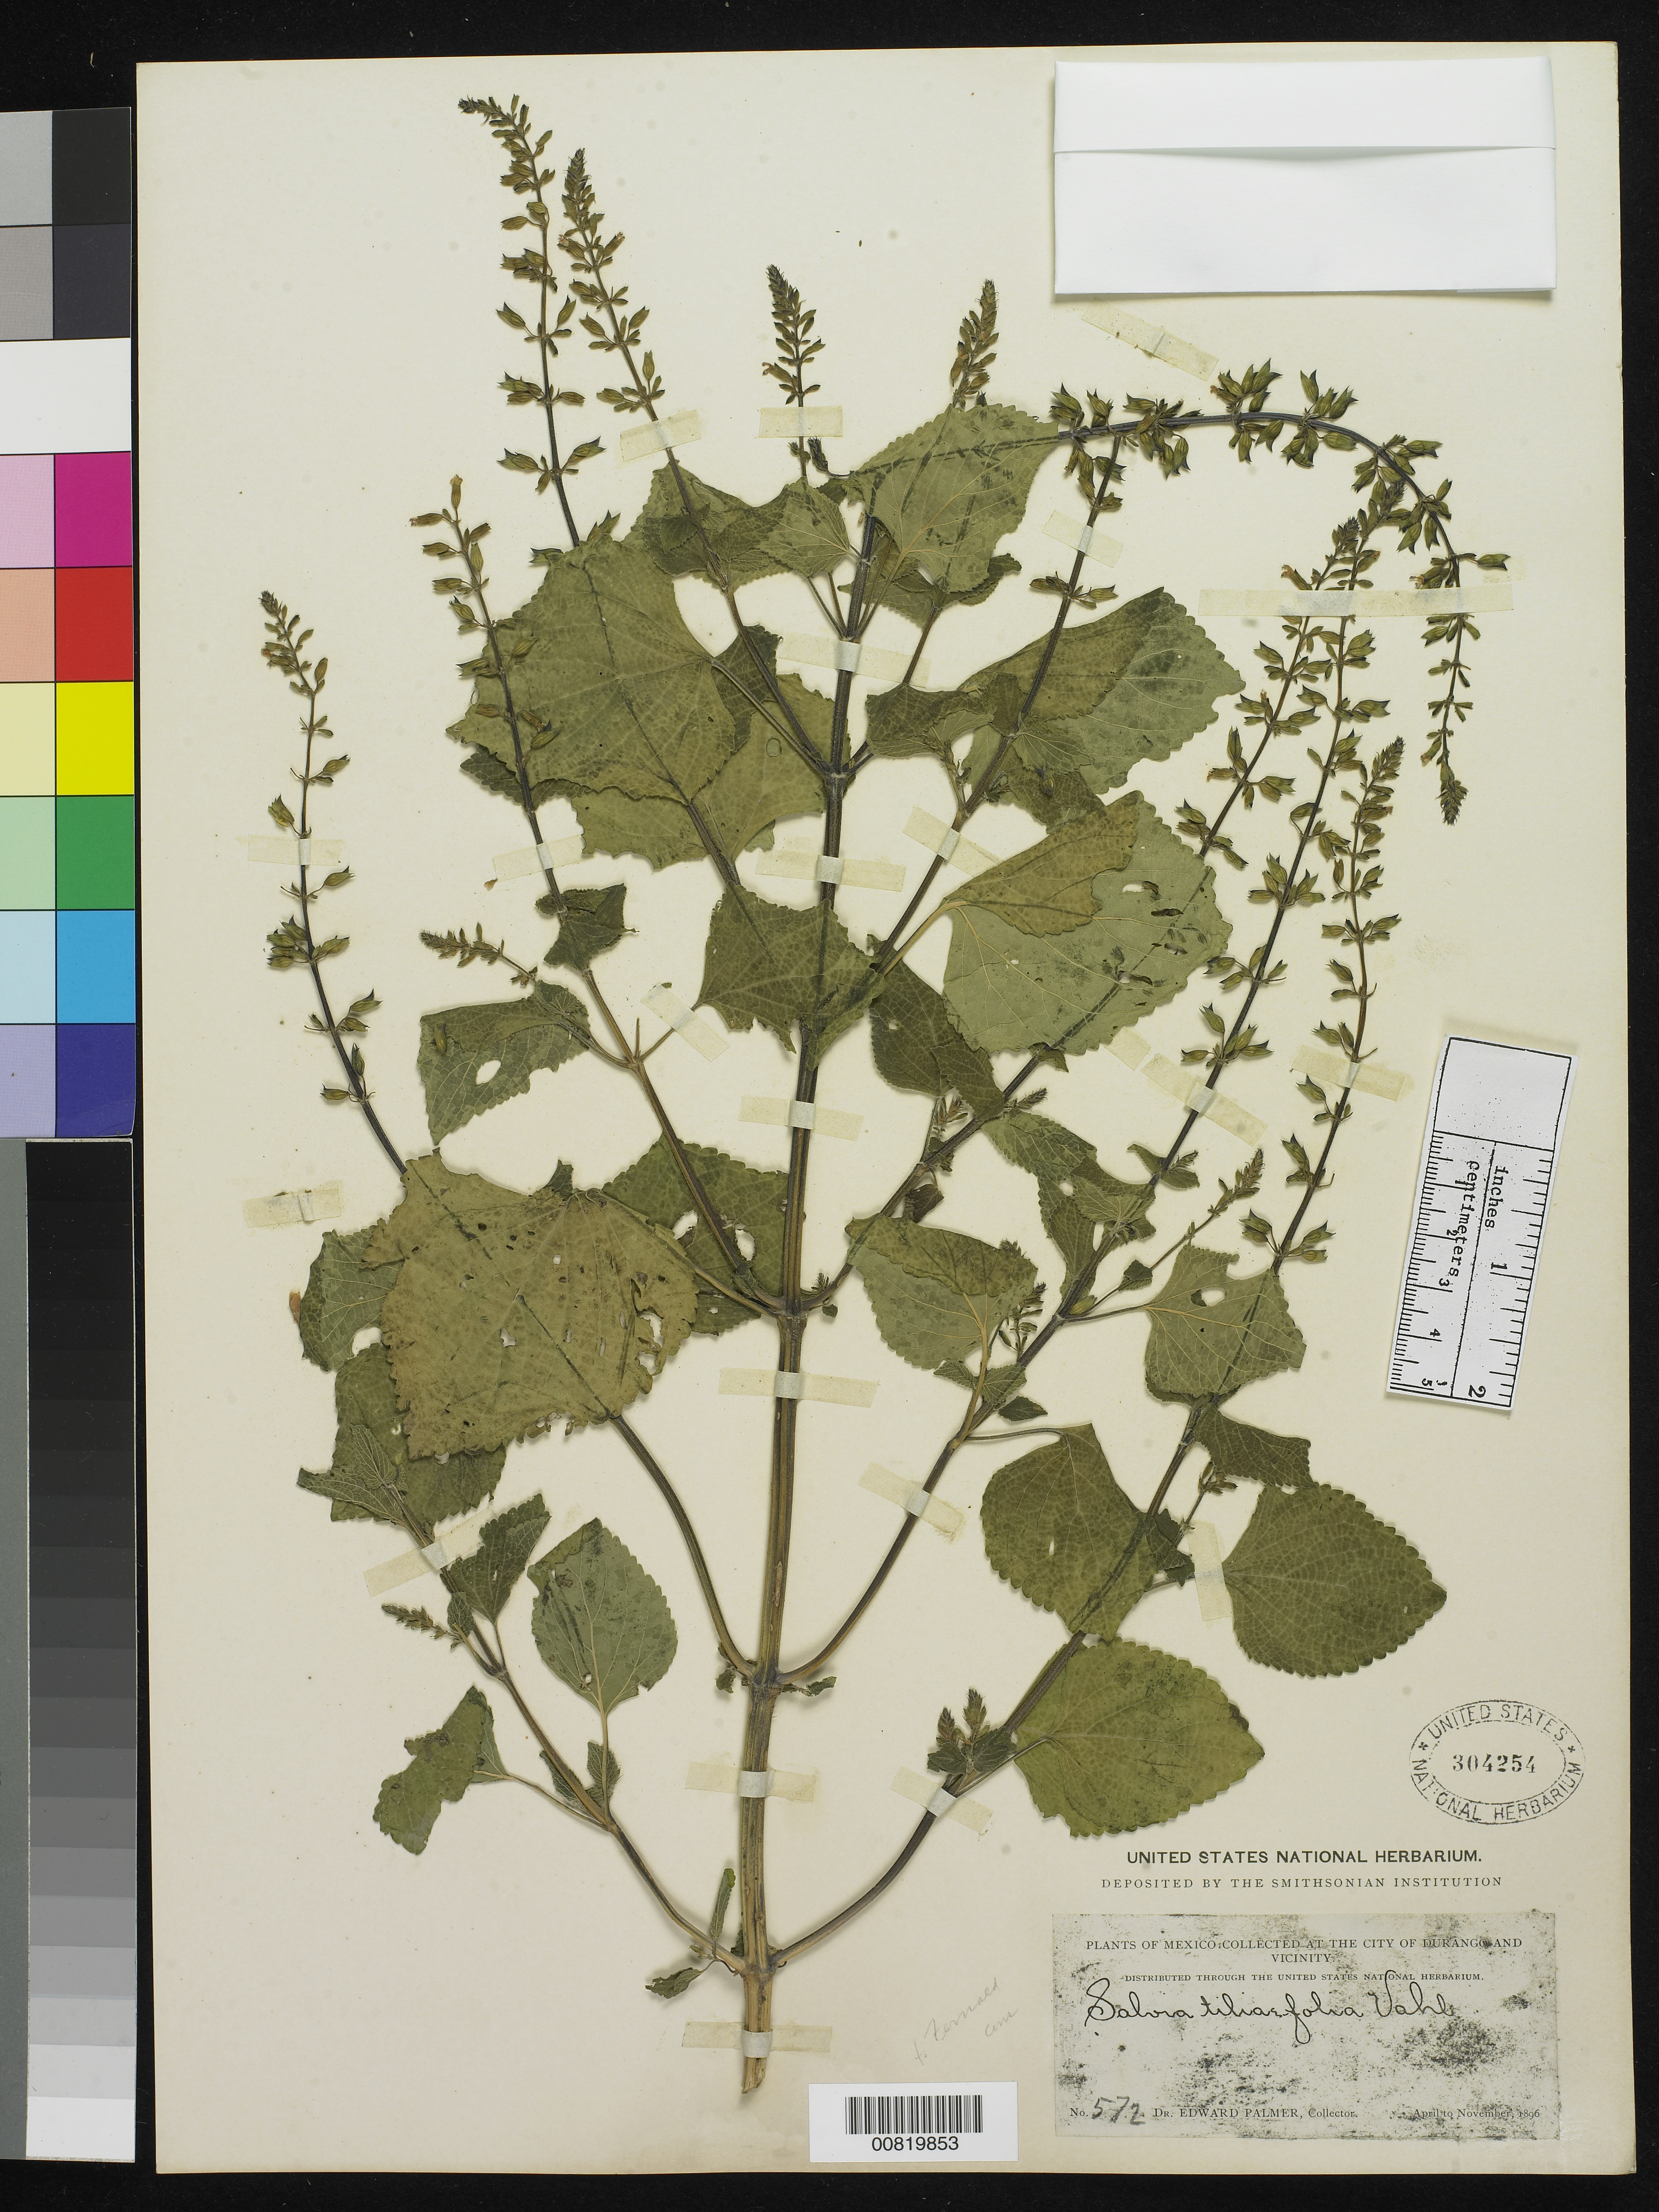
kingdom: Plantae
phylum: Tracheophyta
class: Magnoliopsida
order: Lamiales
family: Lamiaceae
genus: Salvia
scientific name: Salvia tiliaefolia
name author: Vahl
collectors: E. Palmer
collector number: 572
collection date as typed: Apr 1896 to -- Nov 1896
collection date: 1896-04/1896-11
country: Mexico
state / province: Durango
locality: City of Durango and vicinity.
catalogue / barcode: US 304254